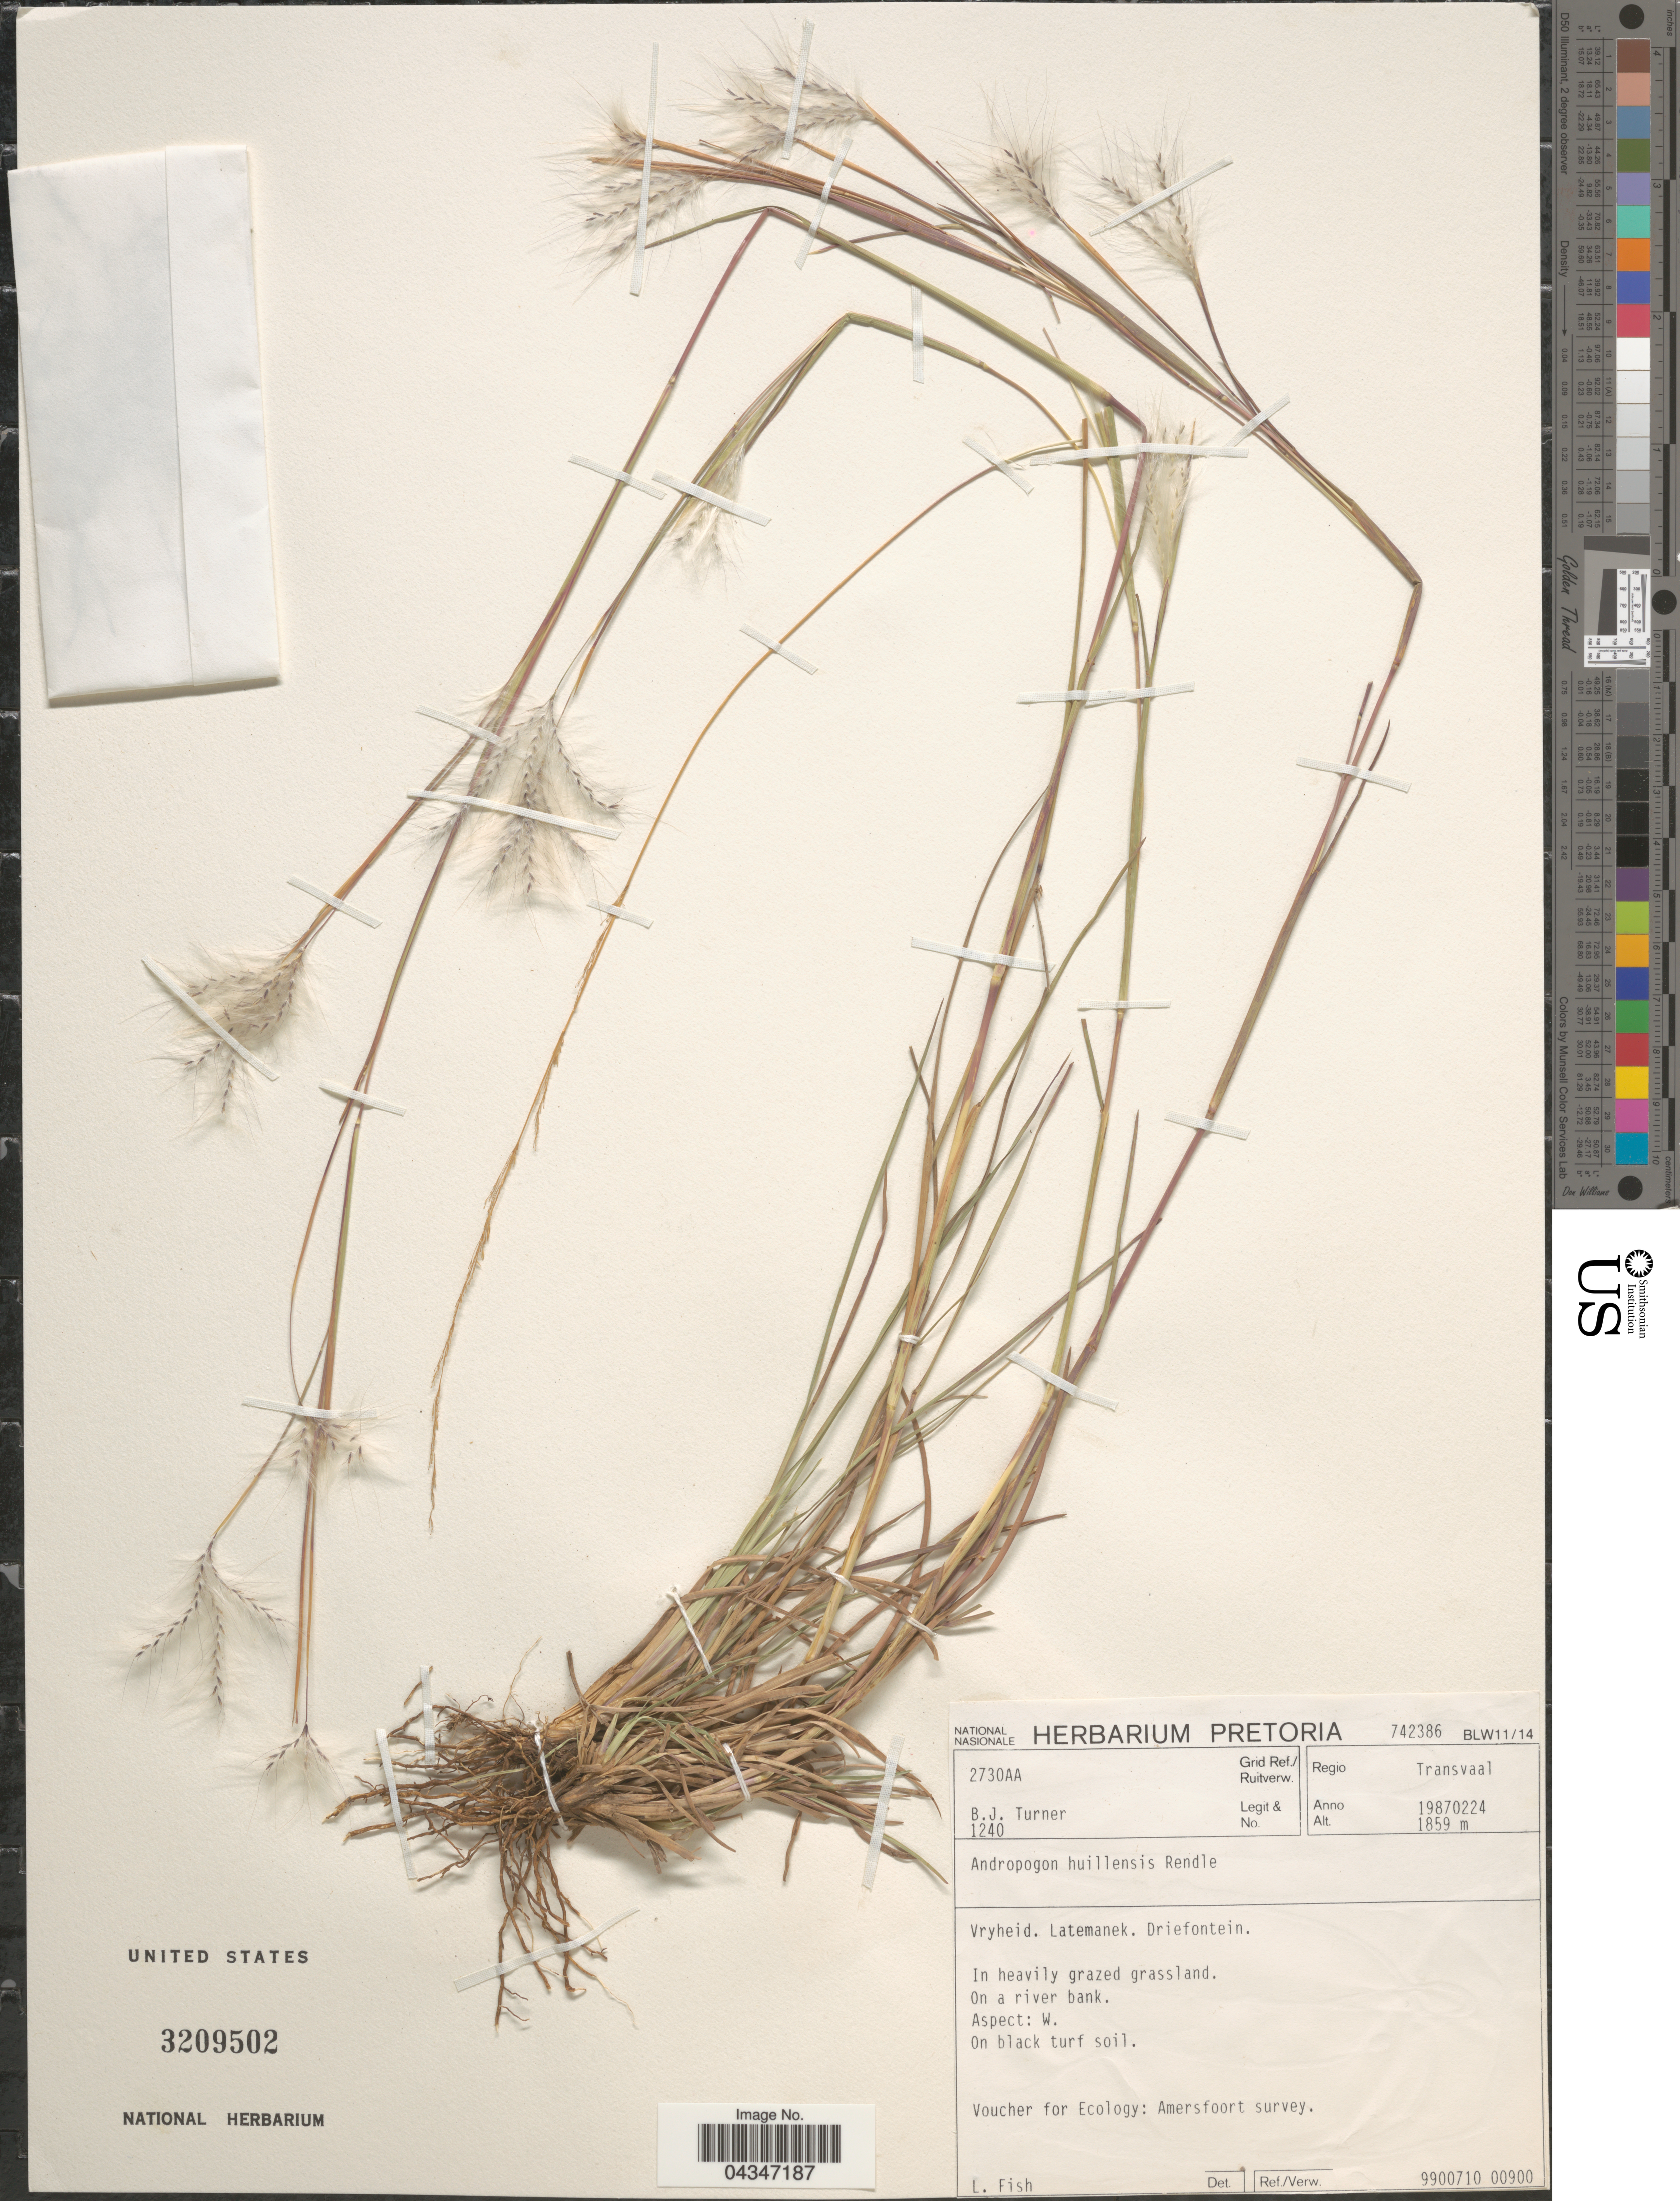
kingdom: Plantae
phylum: Tracheophyta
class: Liliopsida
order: Poales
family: Poaceae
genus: Andropogon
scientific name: Andropogon eucomus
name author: Nees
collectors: B. J. Turner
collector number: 1240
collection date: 1987-02-24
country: South Africa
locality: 2730AA Grid Ref./Ruitverw. Regio Transvaal. Vryheid. Latemanek. Driefontein. Aspect: W.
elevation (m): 1859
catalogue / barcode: US 3209502